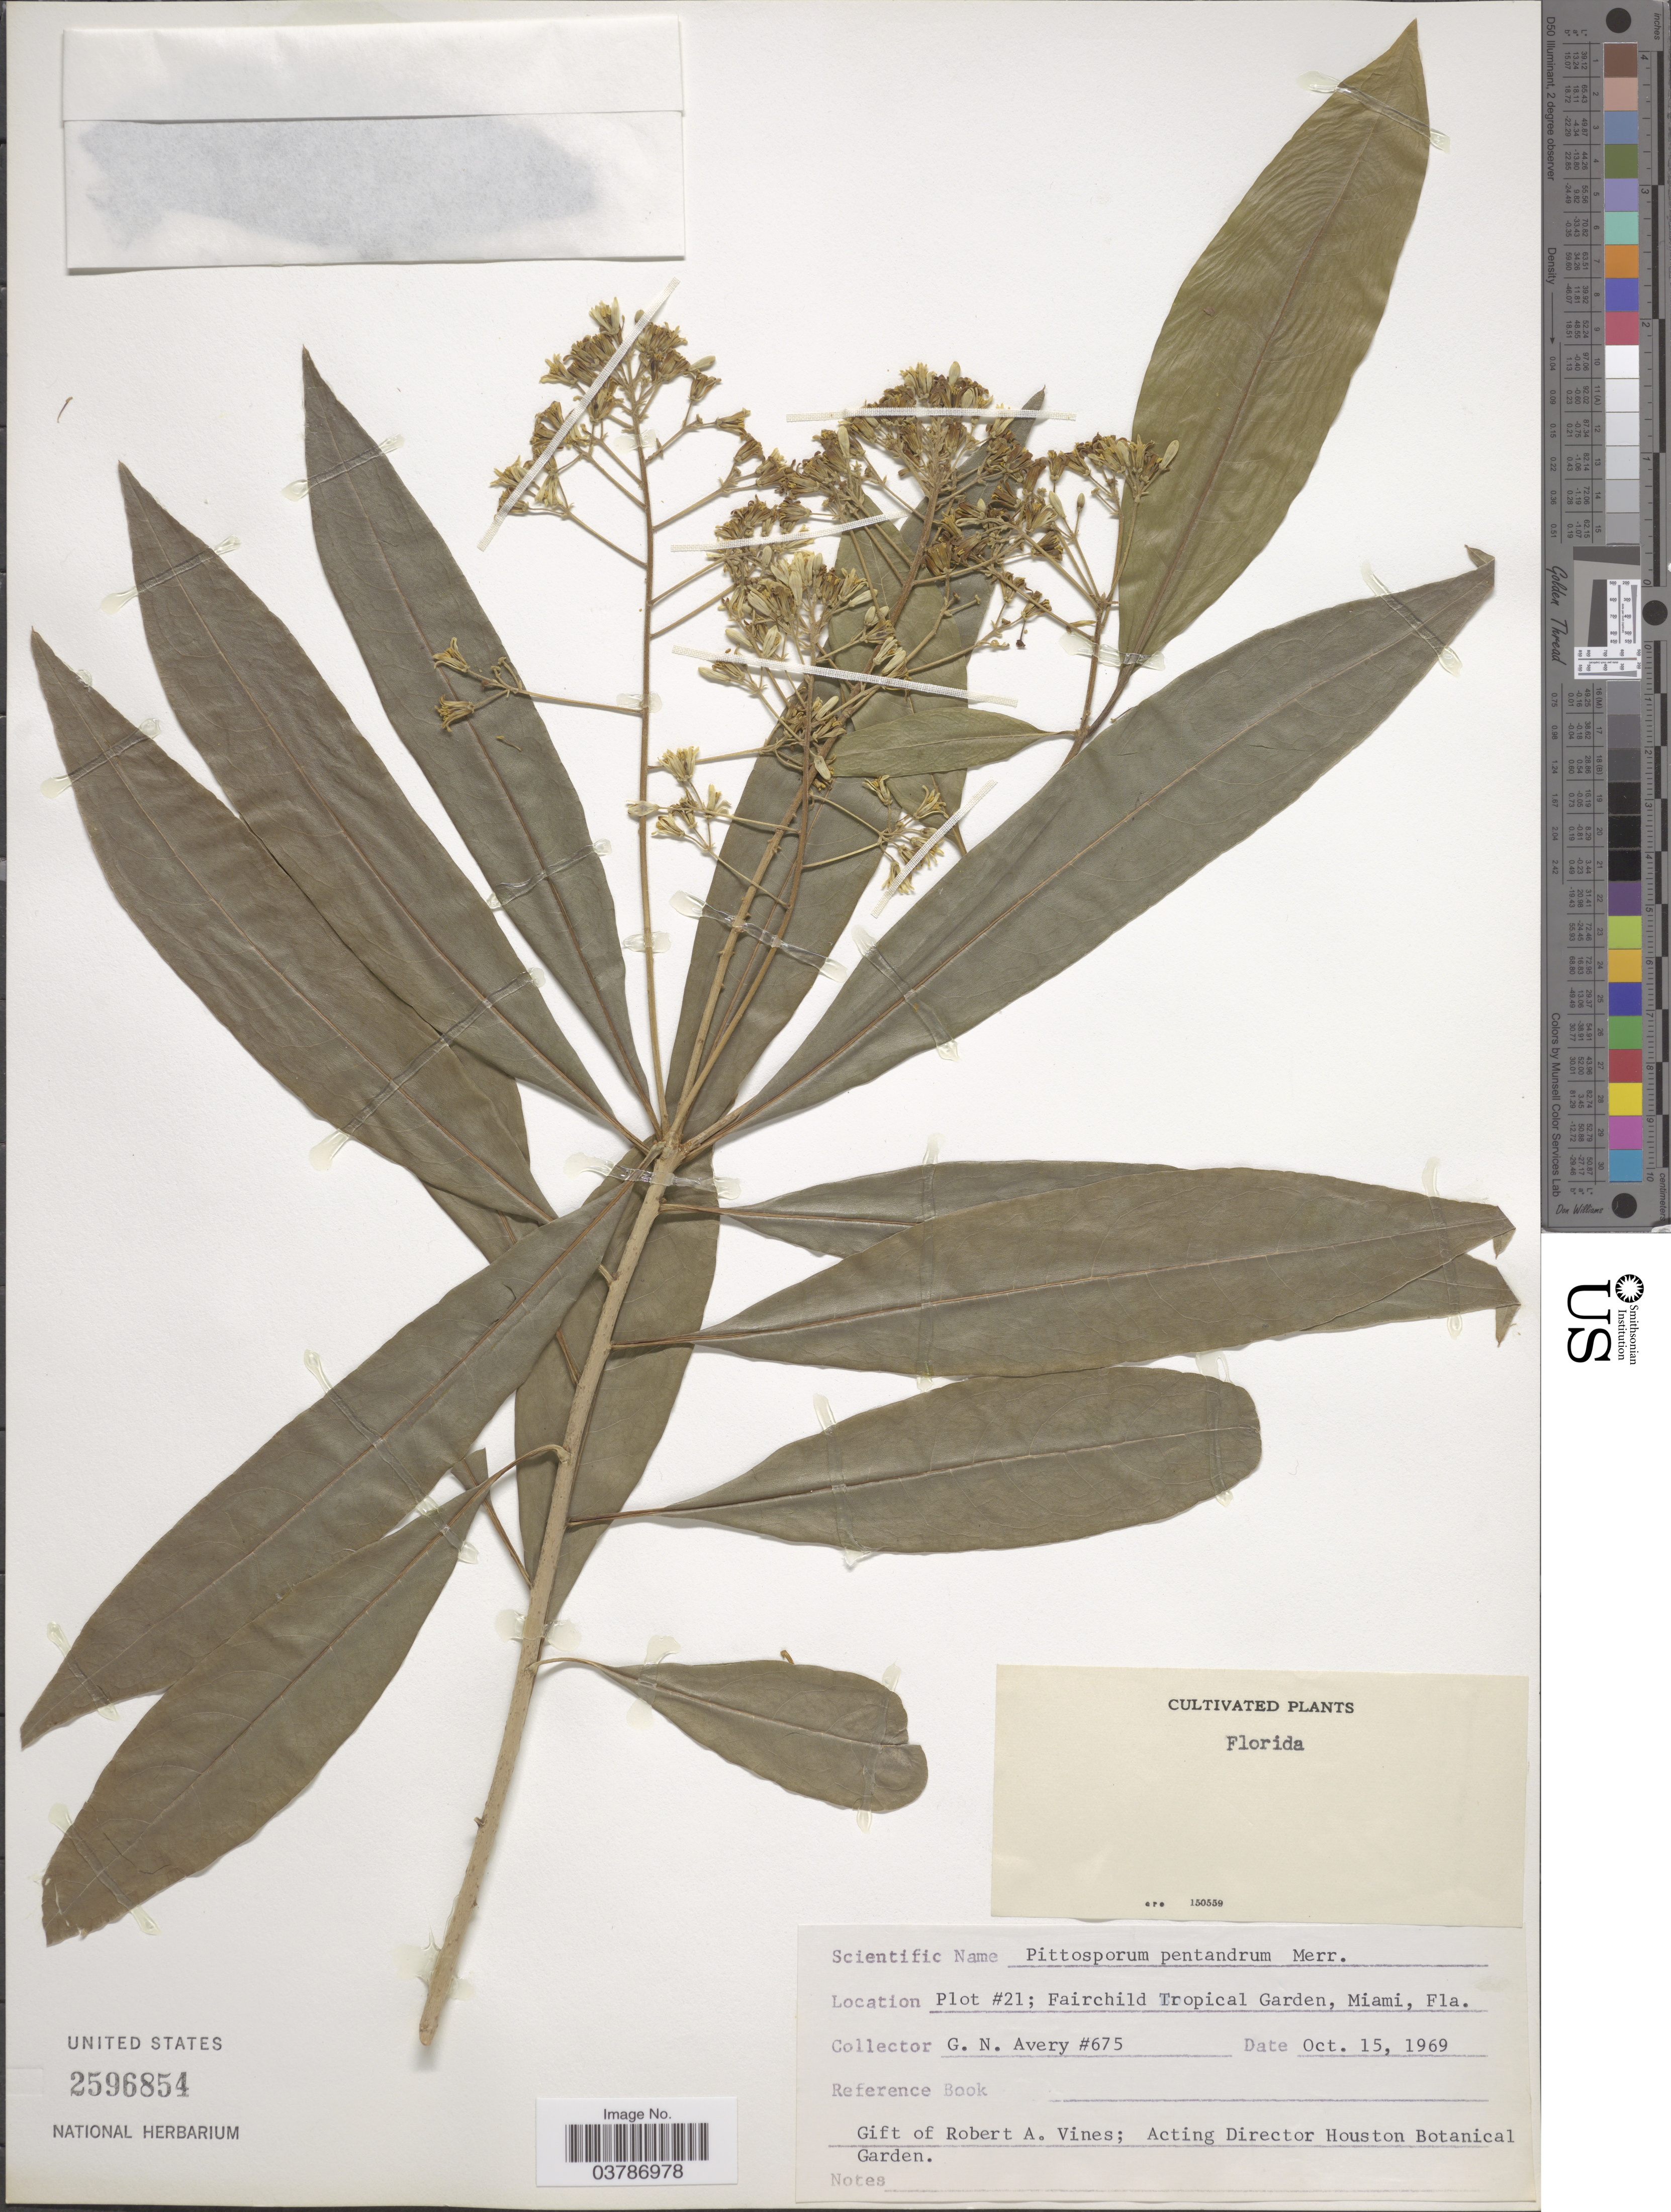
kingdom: Plantae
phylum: Tracheophyta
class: Magnoliopsida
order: Apiales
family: Pittosporaceae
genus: Pittosporum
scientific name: Pittosporum pentandrum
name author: (Blanco) Merr.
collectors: G. N. Avery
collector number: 675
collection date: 1969-10-15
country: United States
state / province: Florida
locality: Plot #21; Fairchild Tropical Garden, Miami.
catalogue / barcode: US 2596854